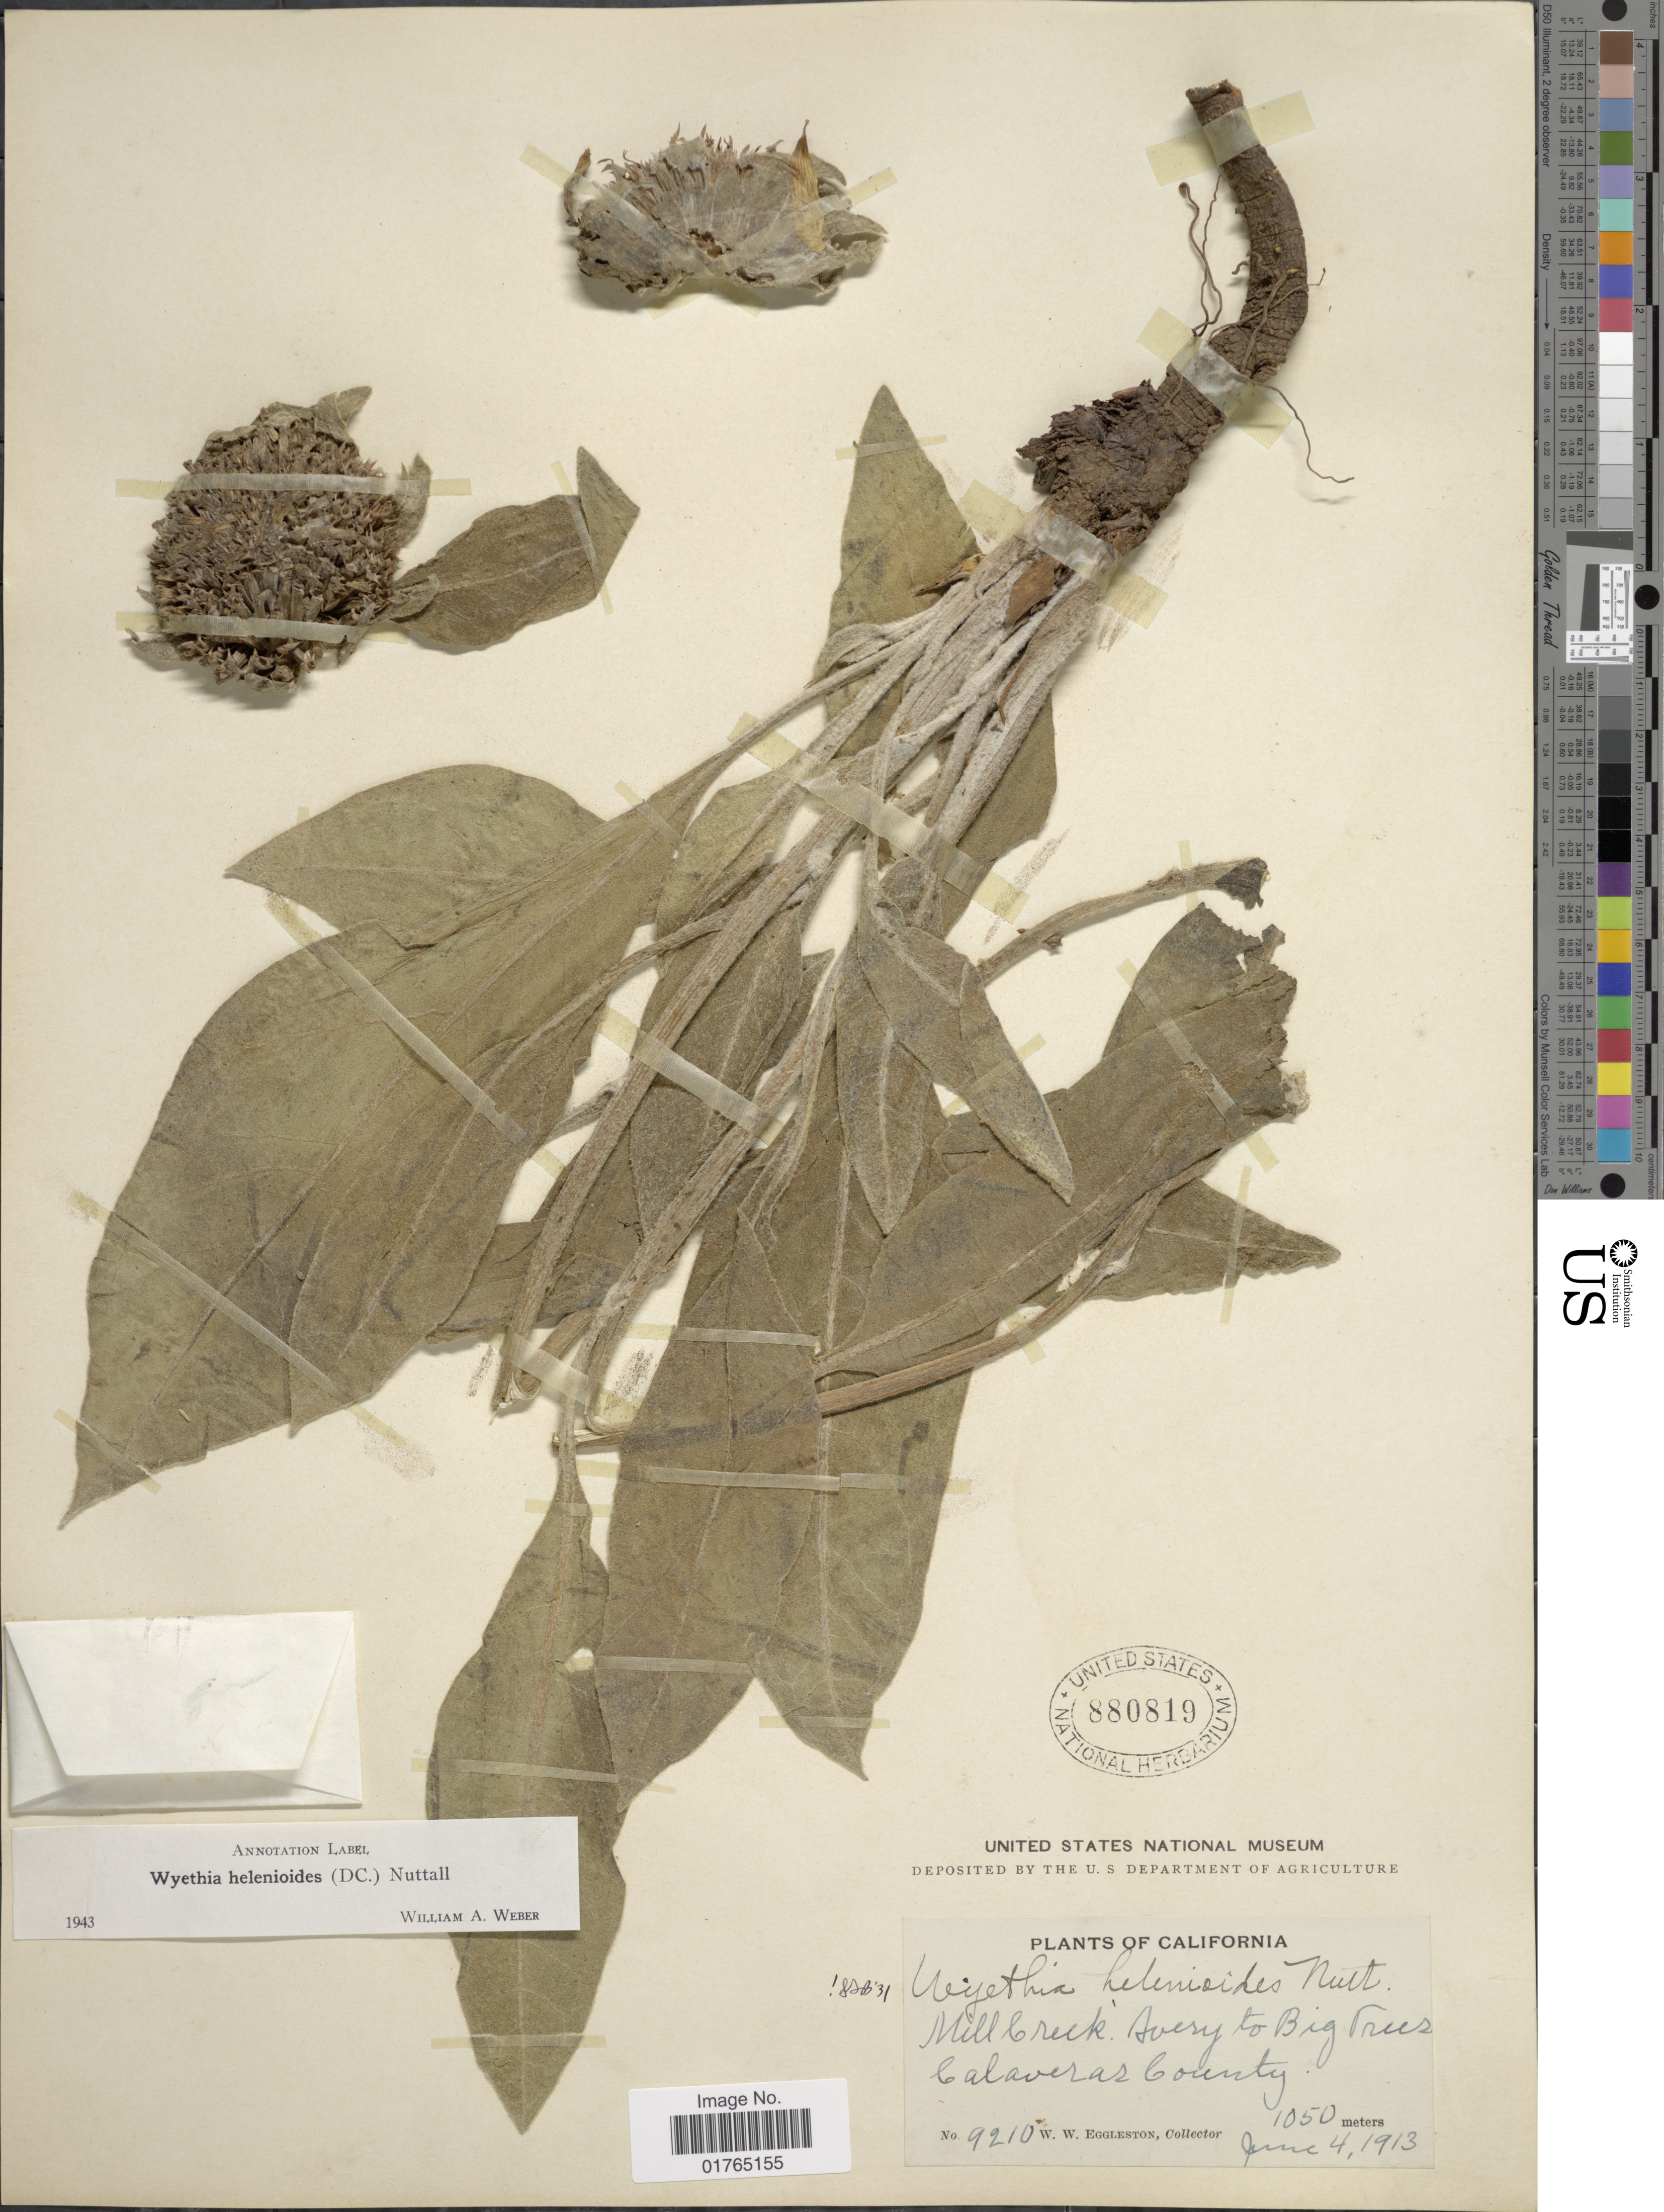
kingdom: Plantae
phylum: Tracheophyta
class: Magnoliopsida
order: Asterales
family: Asteraceae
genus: Wyethia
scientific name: Wyethia helenioides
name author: (DC.) Nutt.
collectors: W. W. Eggleston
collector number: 9210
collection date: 1913-06-04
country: United States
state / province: California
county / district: Calaveras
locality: Mill CReek, Avery to Big Trees Calaveras County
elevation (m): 1050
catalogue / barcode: US 880819